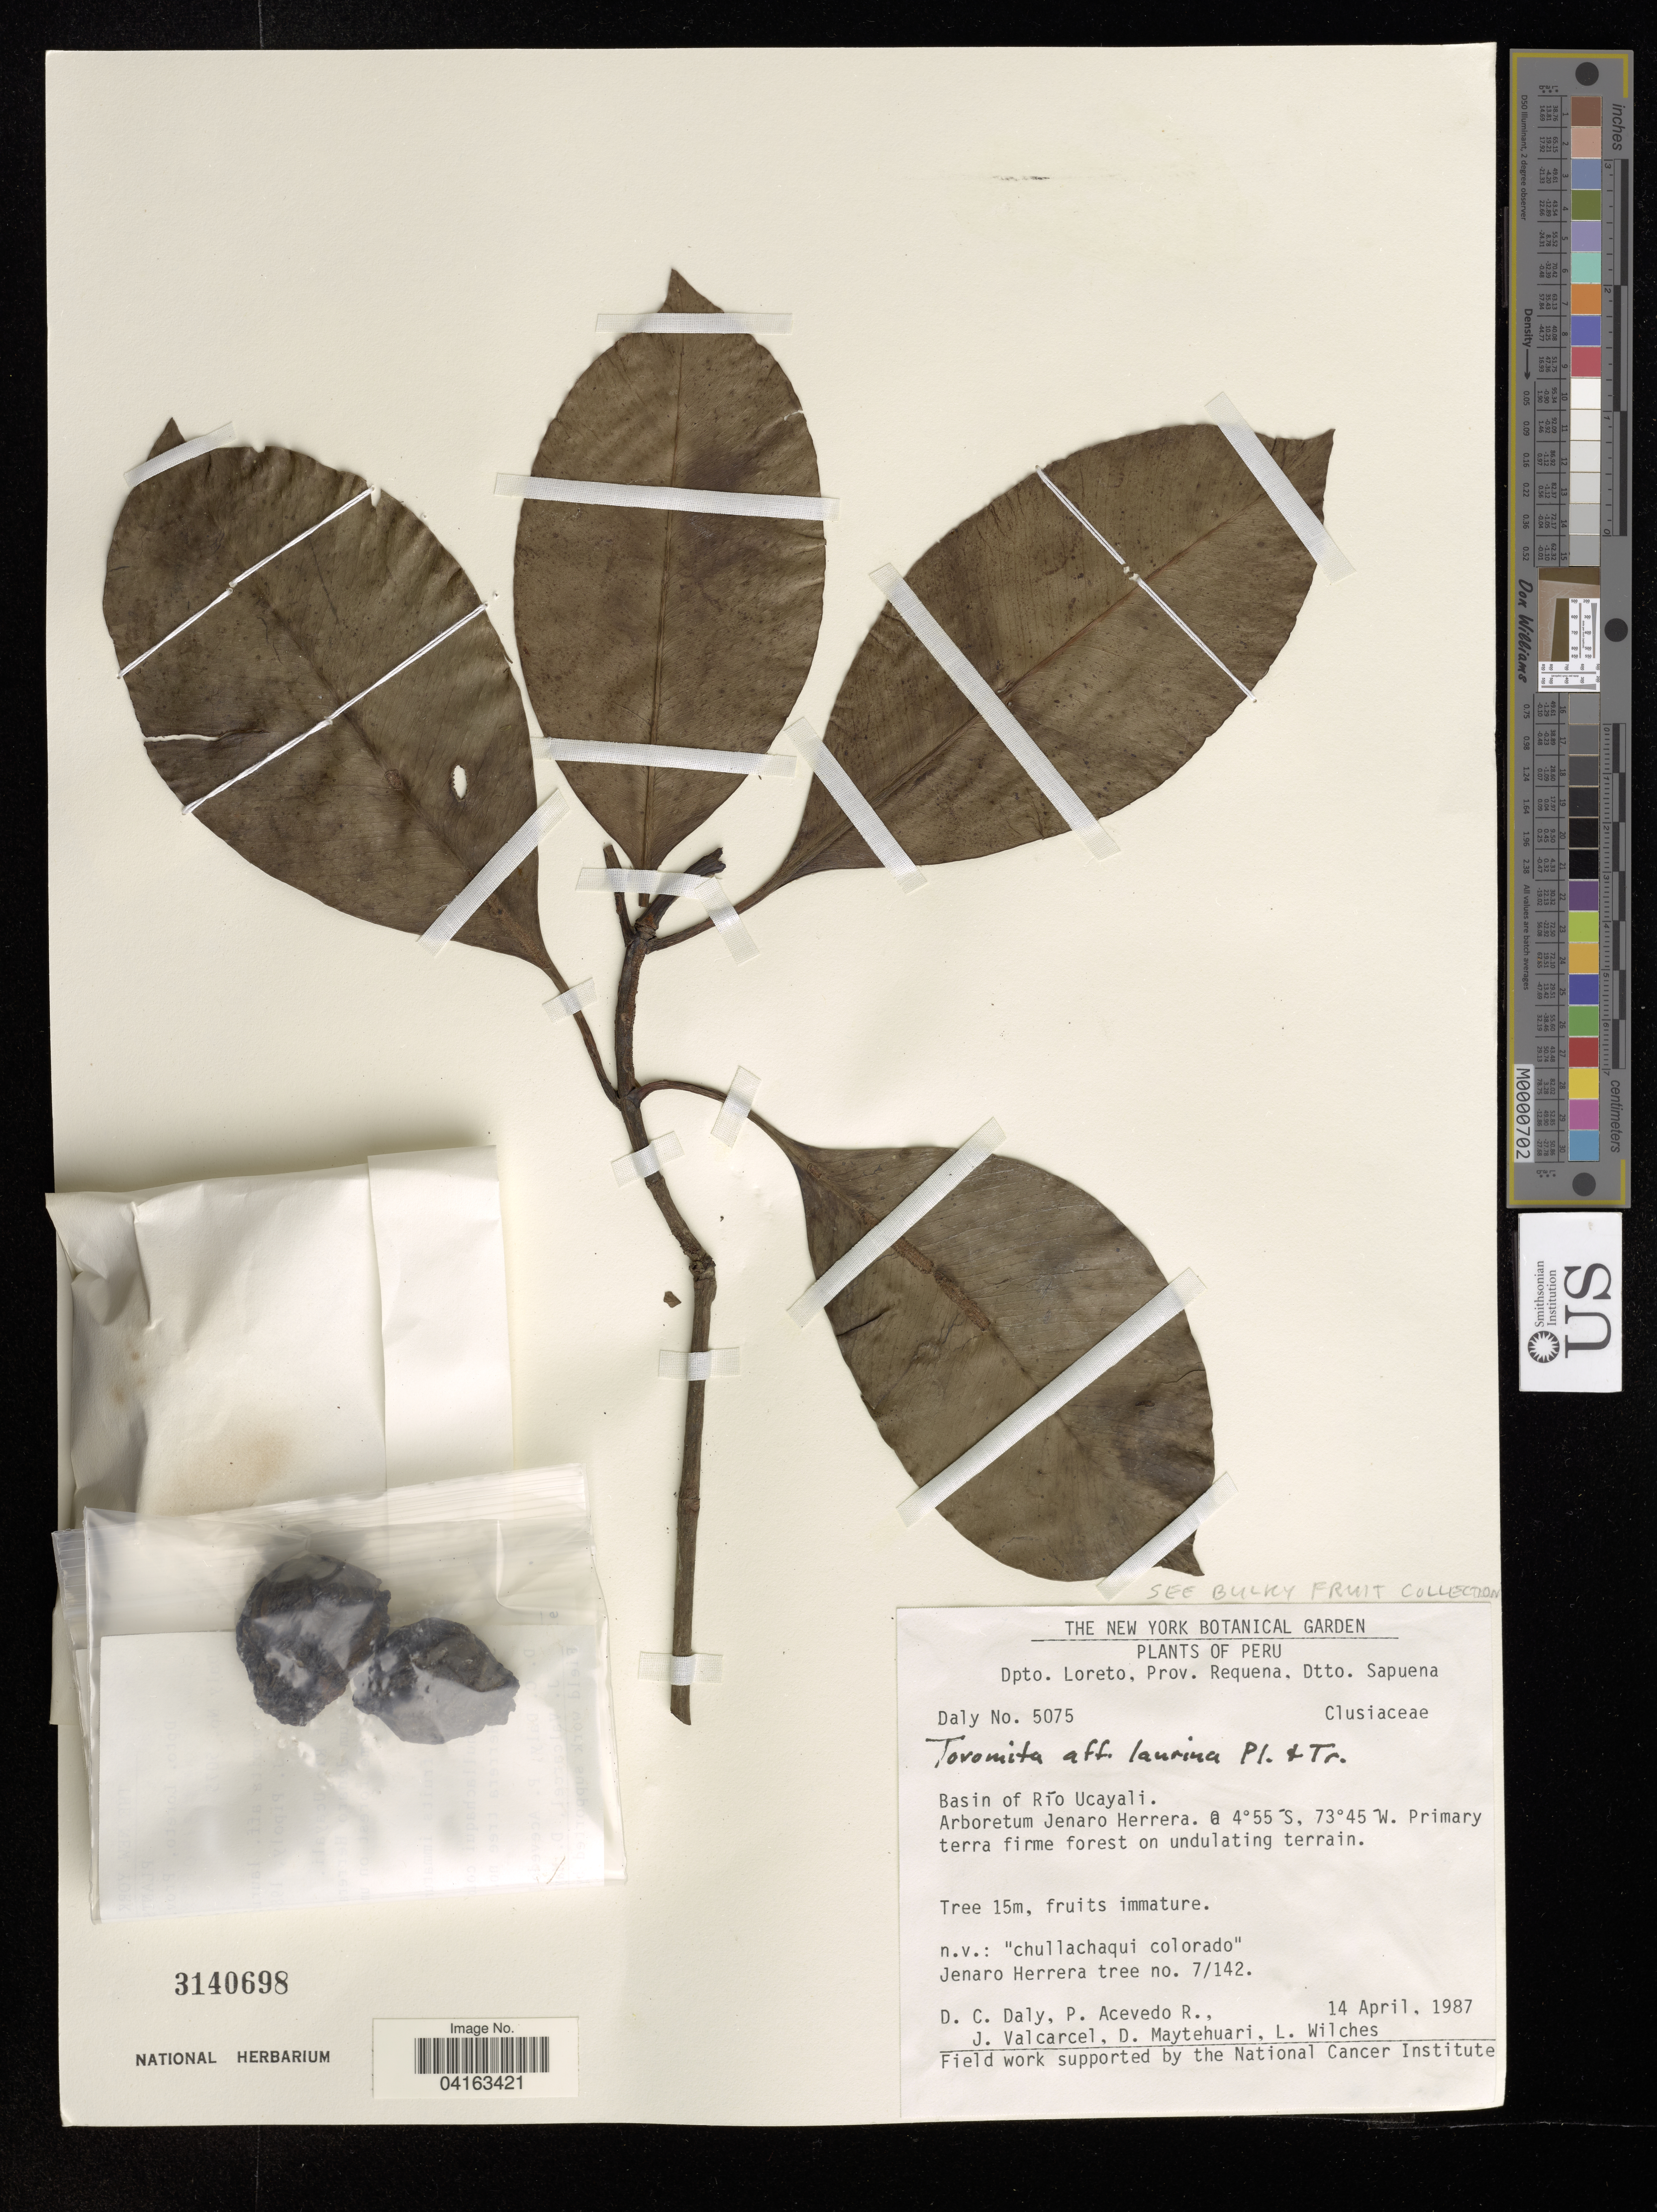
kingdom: Plantae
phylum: Tracheophyta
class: Magnoliopsida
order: Malpighiales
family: Clusiaceae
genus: Tovomita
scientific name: Tovomita laurina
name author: Planch. & Triana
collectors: D. C. Daly, P. Acevedo R., J. Valcarcel, D. Maytehuari & L. Wilches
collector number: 5075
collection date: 1987-04-14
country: Peru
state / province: Loreto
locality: Dpto. Loreto, Prov. Requena, Dtto. Sapuena. Basin of Río Ucayali. Arboretum Jenaro Herrera.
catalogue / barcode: US 3140698